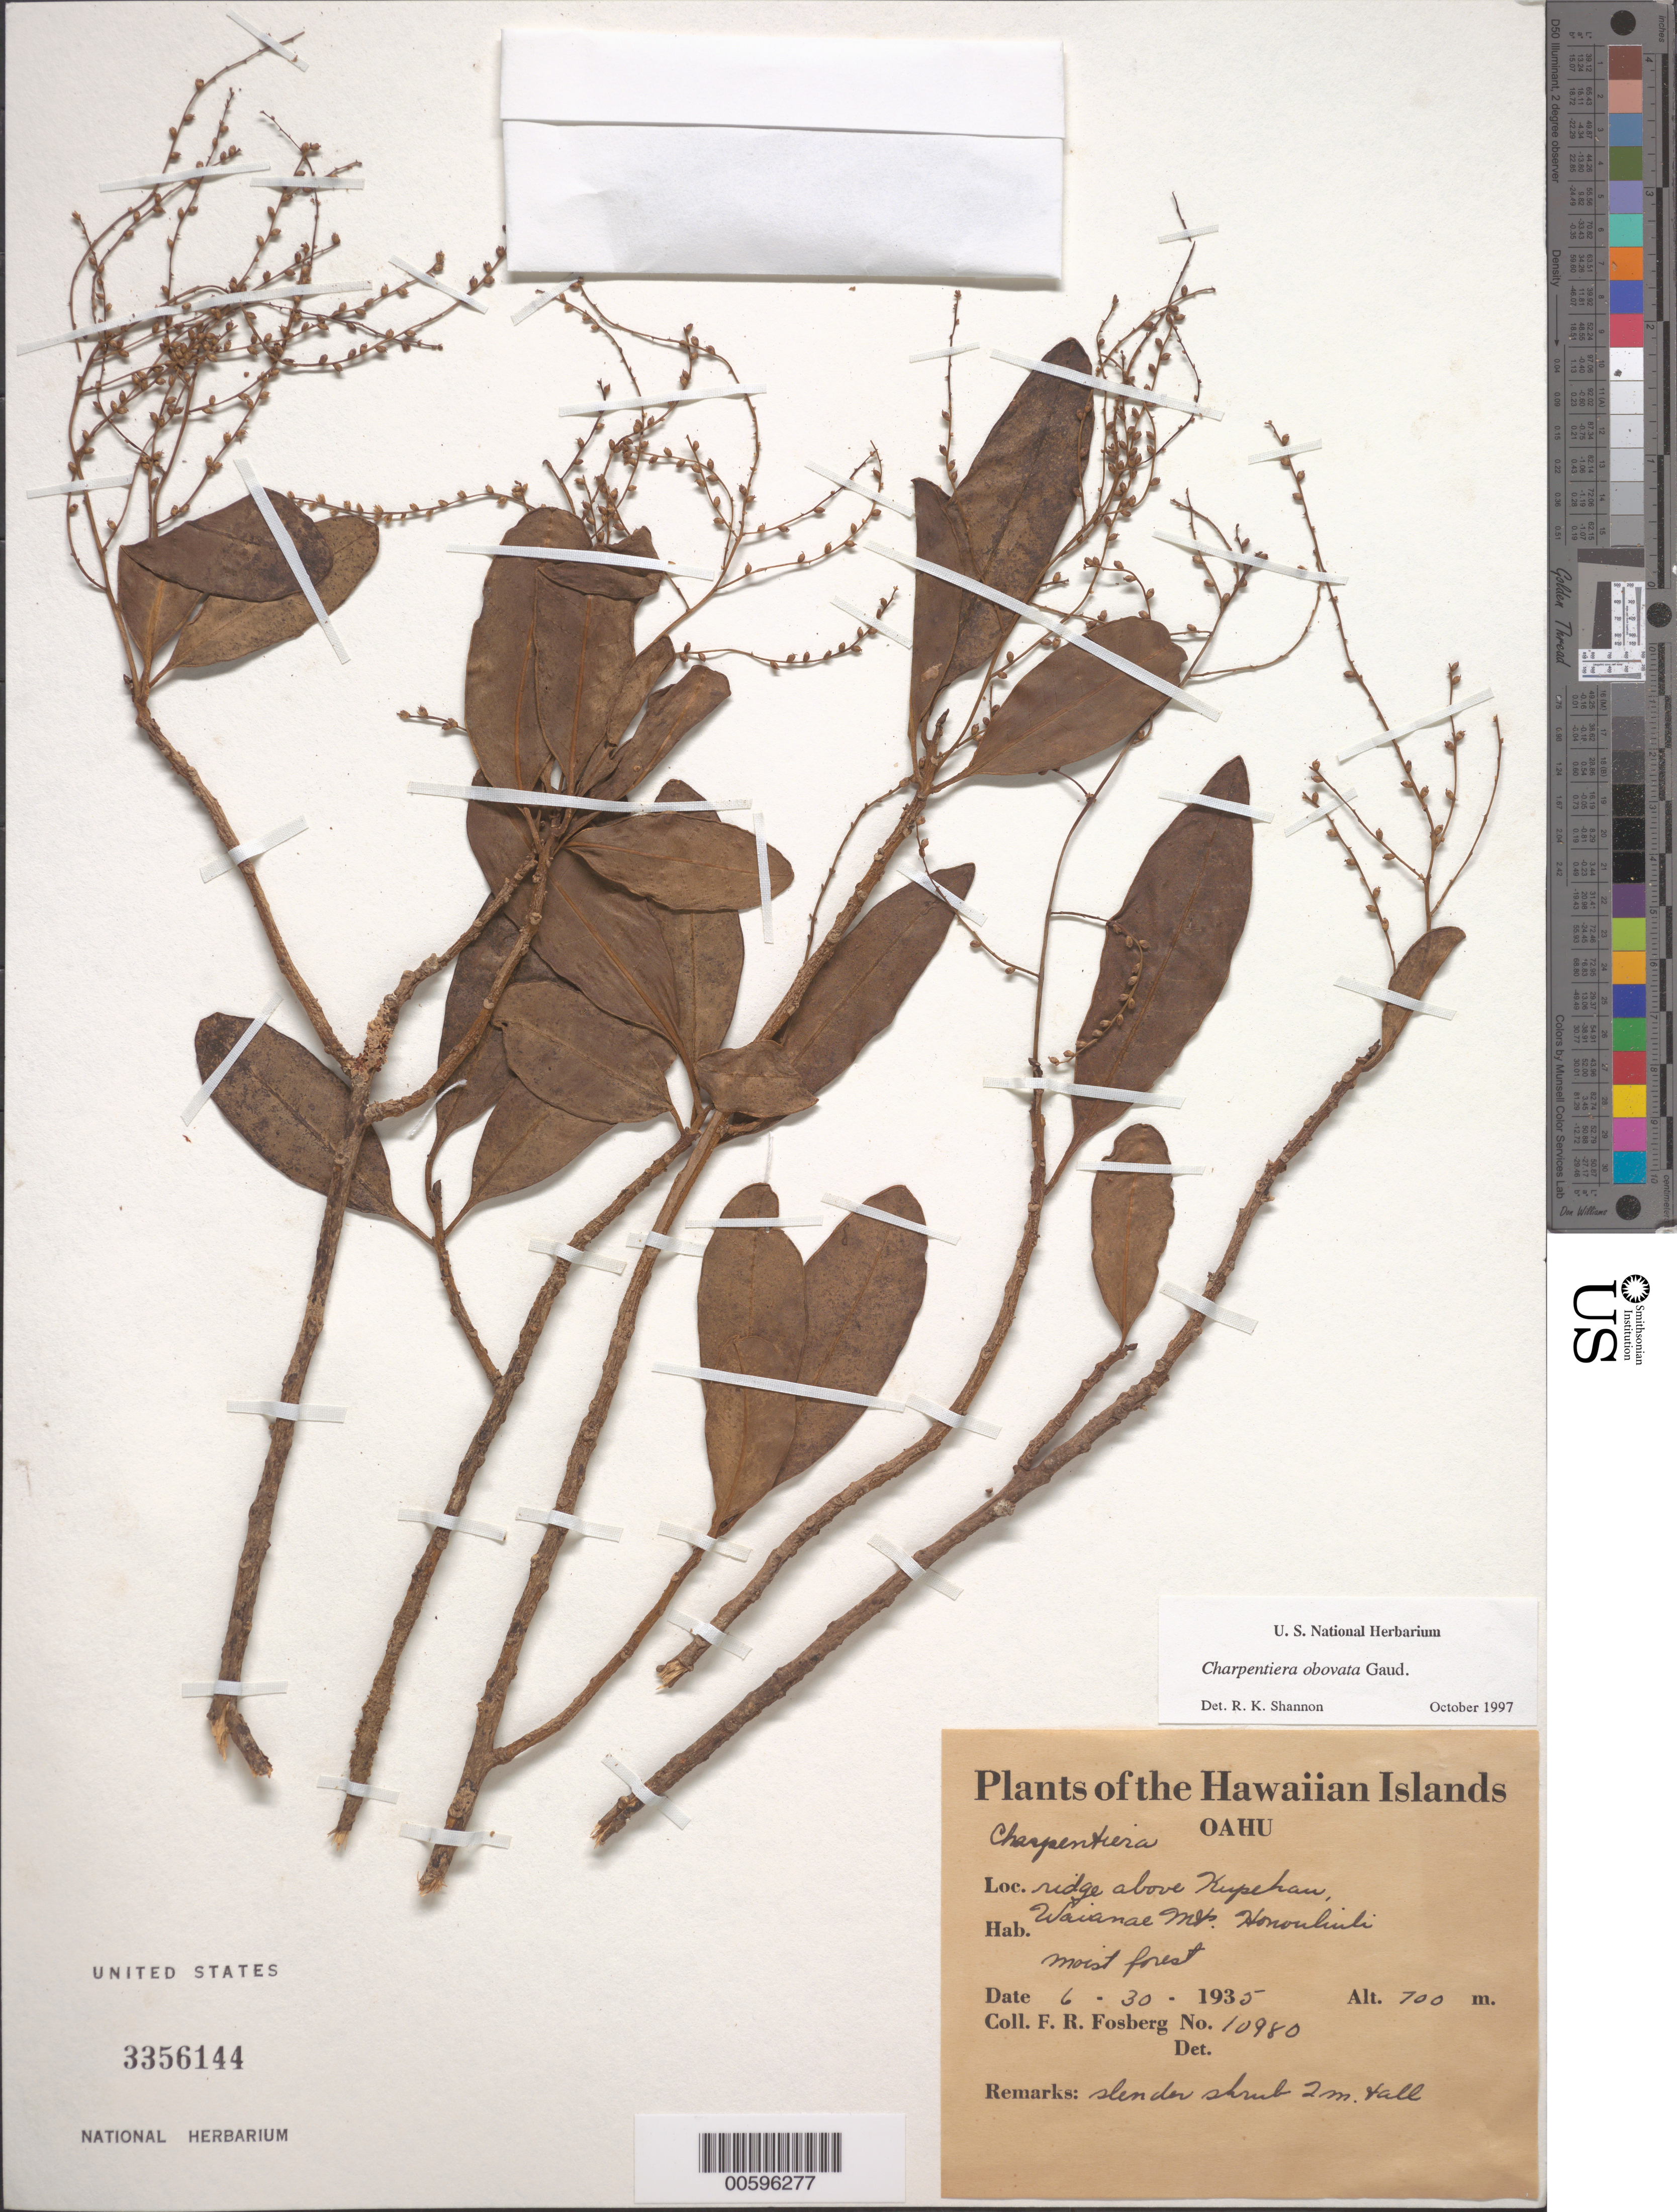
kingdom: Plantae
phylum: Tracheophyta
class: Magnoliopsida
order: Caryophyllales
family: Amaranthaceae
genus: Charpentiera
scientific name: Charpentiera obovata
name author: Gaudich.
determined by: Shannon, R. K., (UNITED STATES)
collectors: F. R. Fosberg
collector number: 10980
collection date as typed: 30 Jun 1935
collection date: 1935-06-30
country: United States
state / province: Hawaii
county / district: Honolulu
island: Oahu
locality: Ridge above Kupehau, Waianae Mt. Honouliuli.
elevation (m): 700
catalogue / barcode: US 3356144